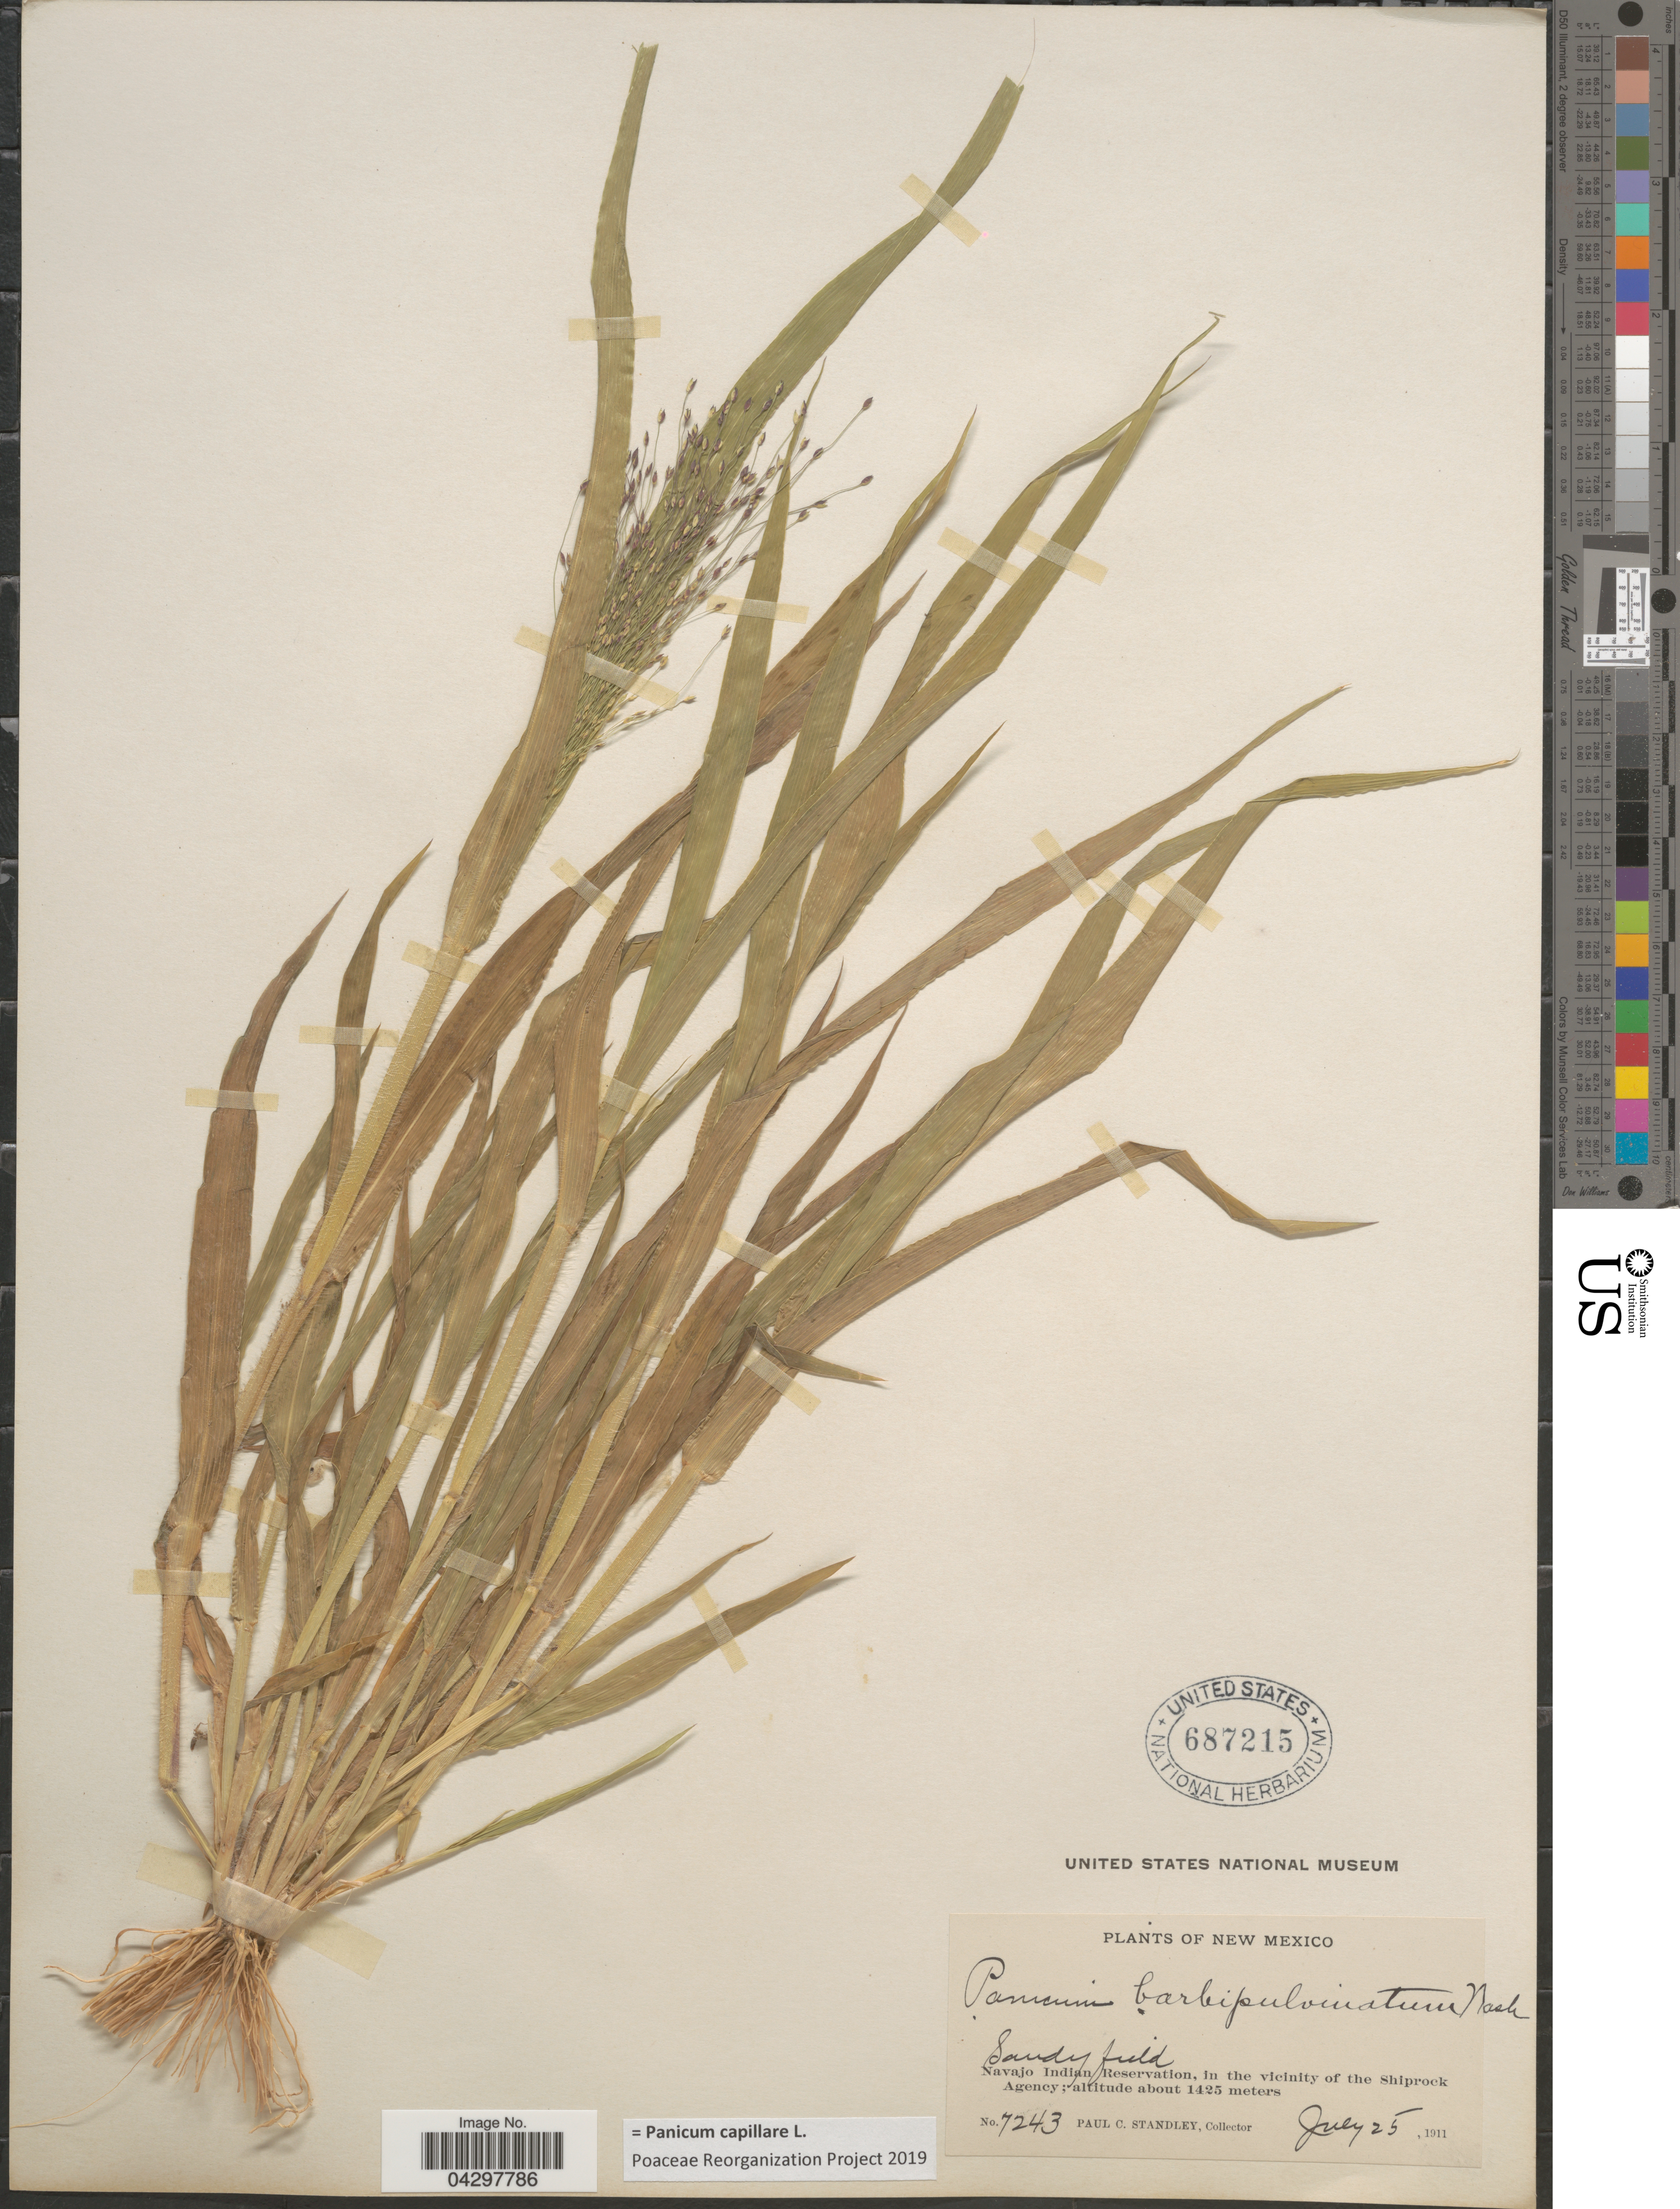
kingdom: Plantae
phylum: Tracheophyta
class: Liliopsida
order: Poales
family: Poaceae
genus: Panicum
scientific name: Panicum capillare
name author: L.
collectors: P. C. Standley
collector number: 7243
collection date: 1911-07-25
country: United States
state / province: New Mexico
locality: Navajo Indian Reservation, in the vicinity of the Shiprock Agency.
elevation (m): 1425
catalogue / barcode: US 687215